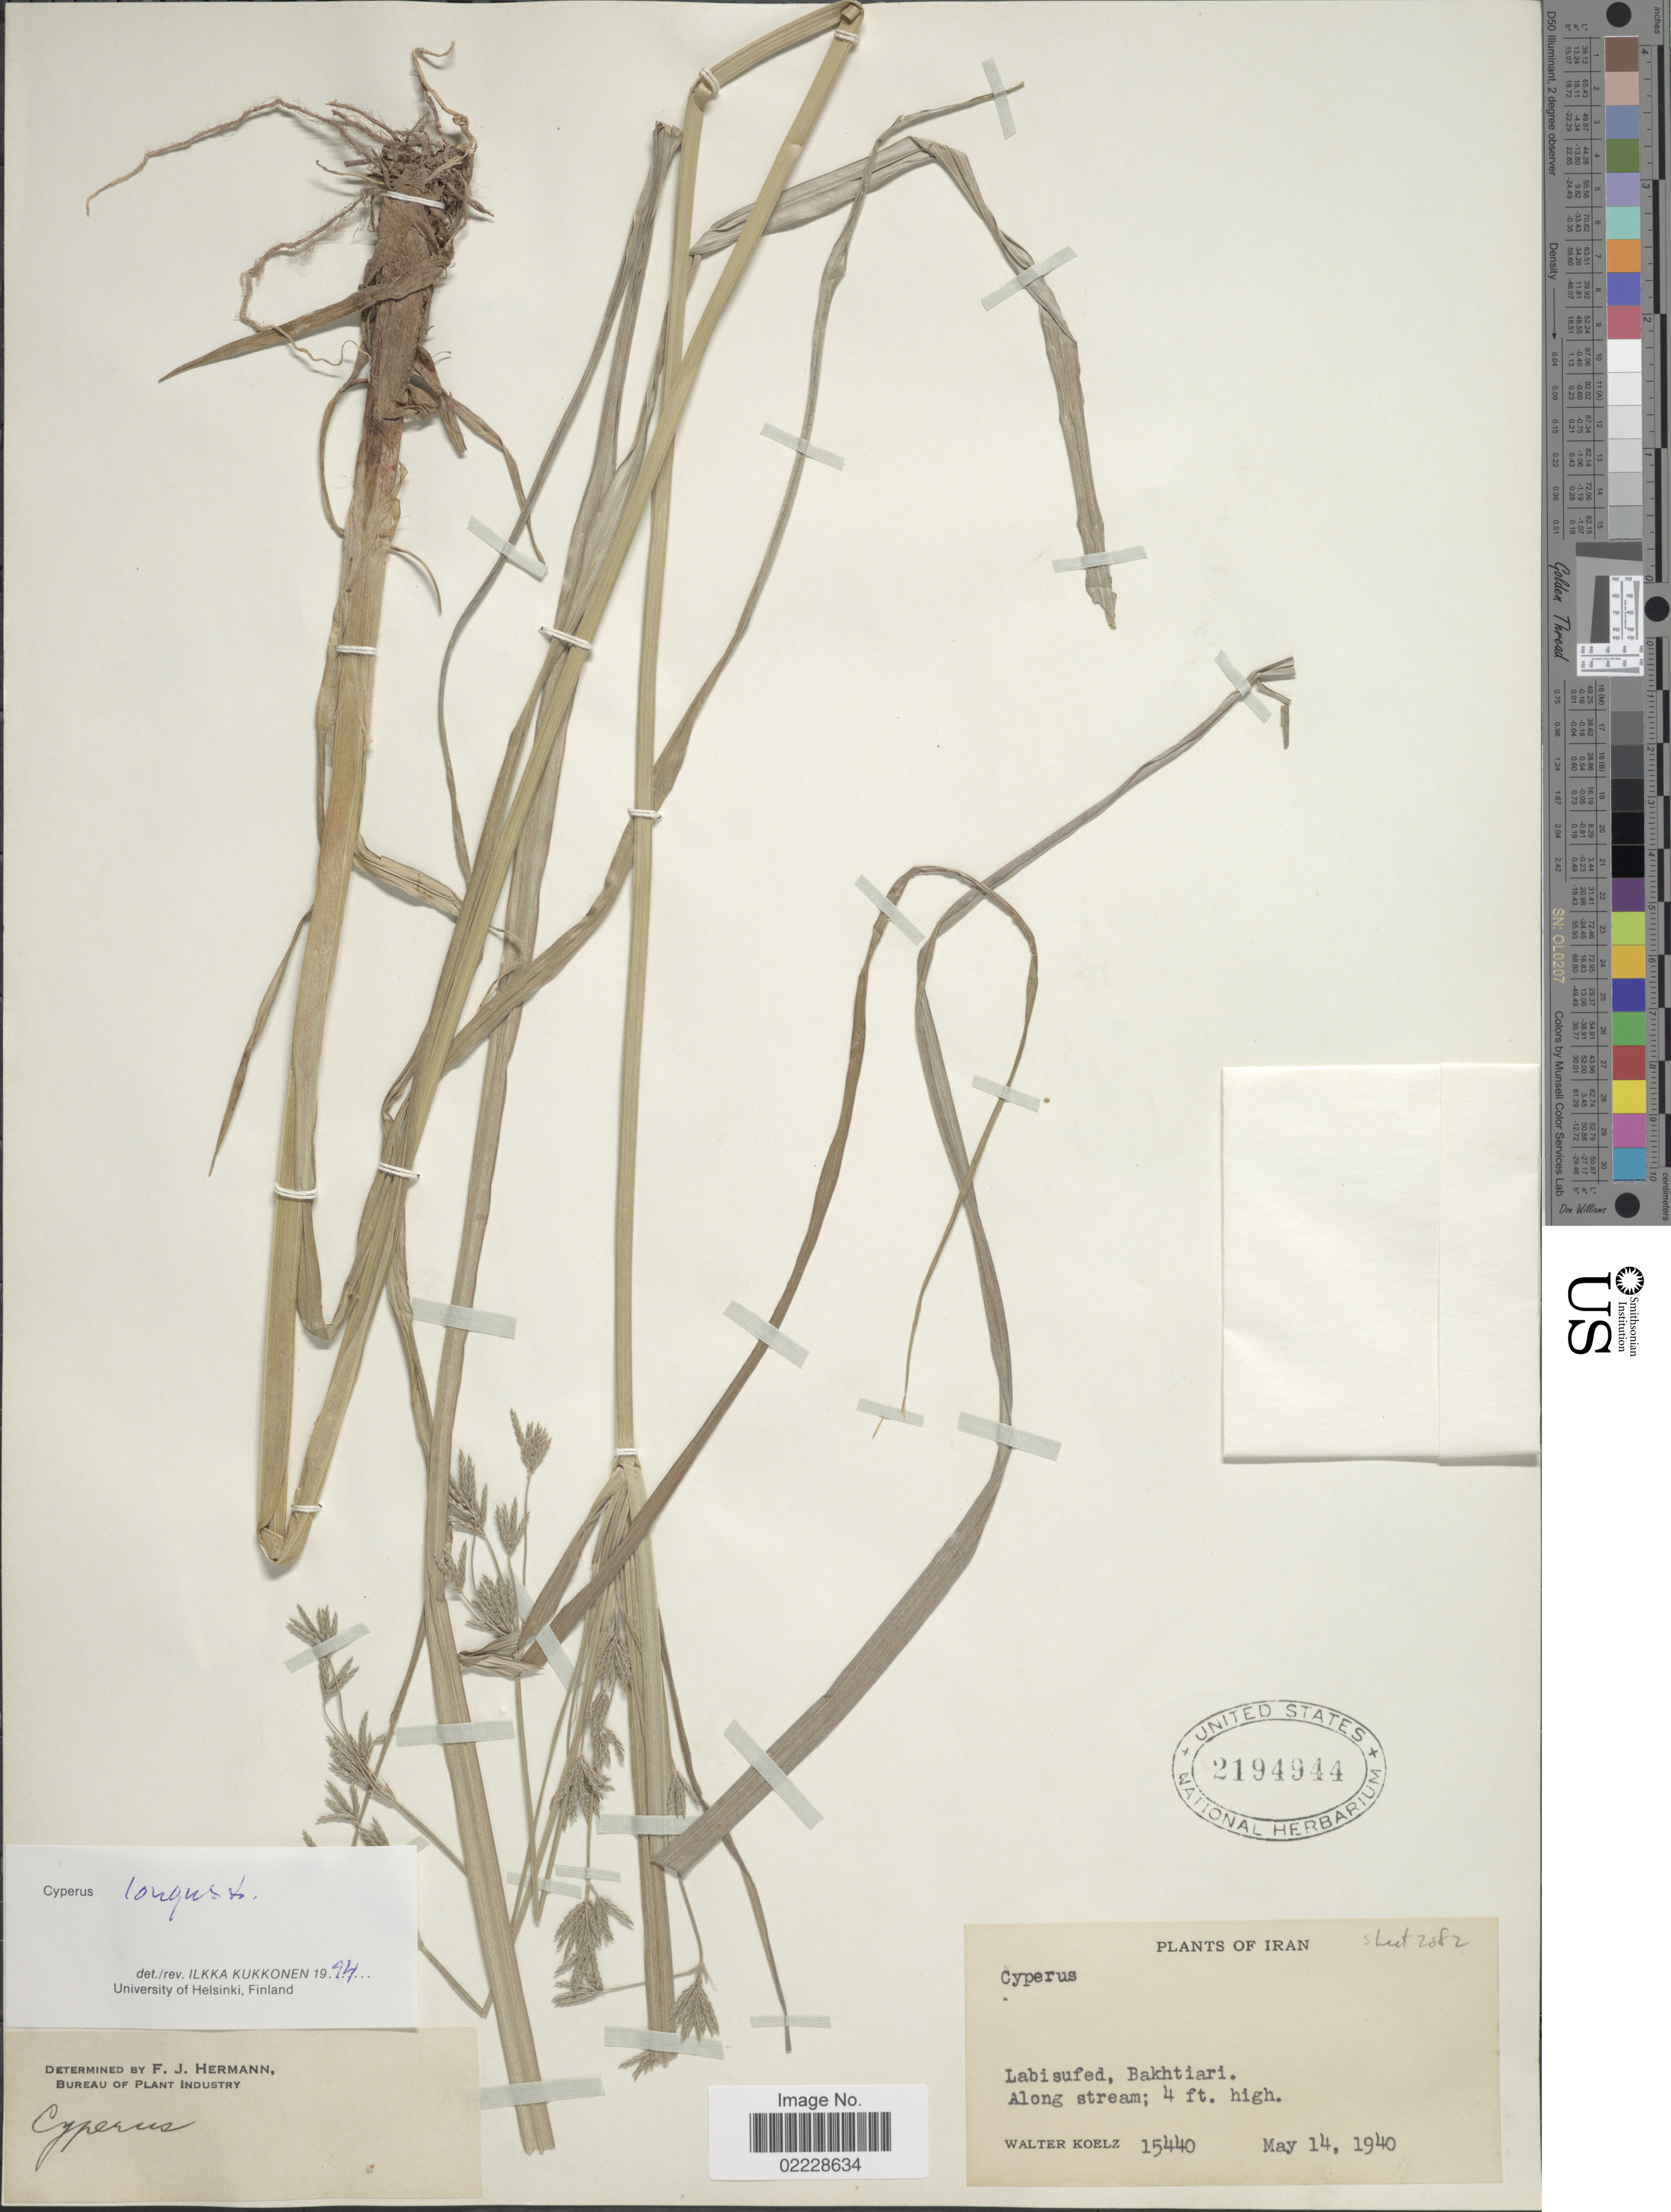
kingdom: Plantae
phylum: Tracheophyta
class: Liliopsida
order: Poales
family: Cyperaceae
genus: Cyperus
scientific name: Cyperus longus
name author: L.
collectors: W. N. Koelz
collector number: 15440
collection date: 1940-05-14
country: Iran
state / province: Chahar Mahaal and Bakhtiari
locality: Labisufed, Bakhtiari, Along stream.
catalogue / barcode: US 2194944